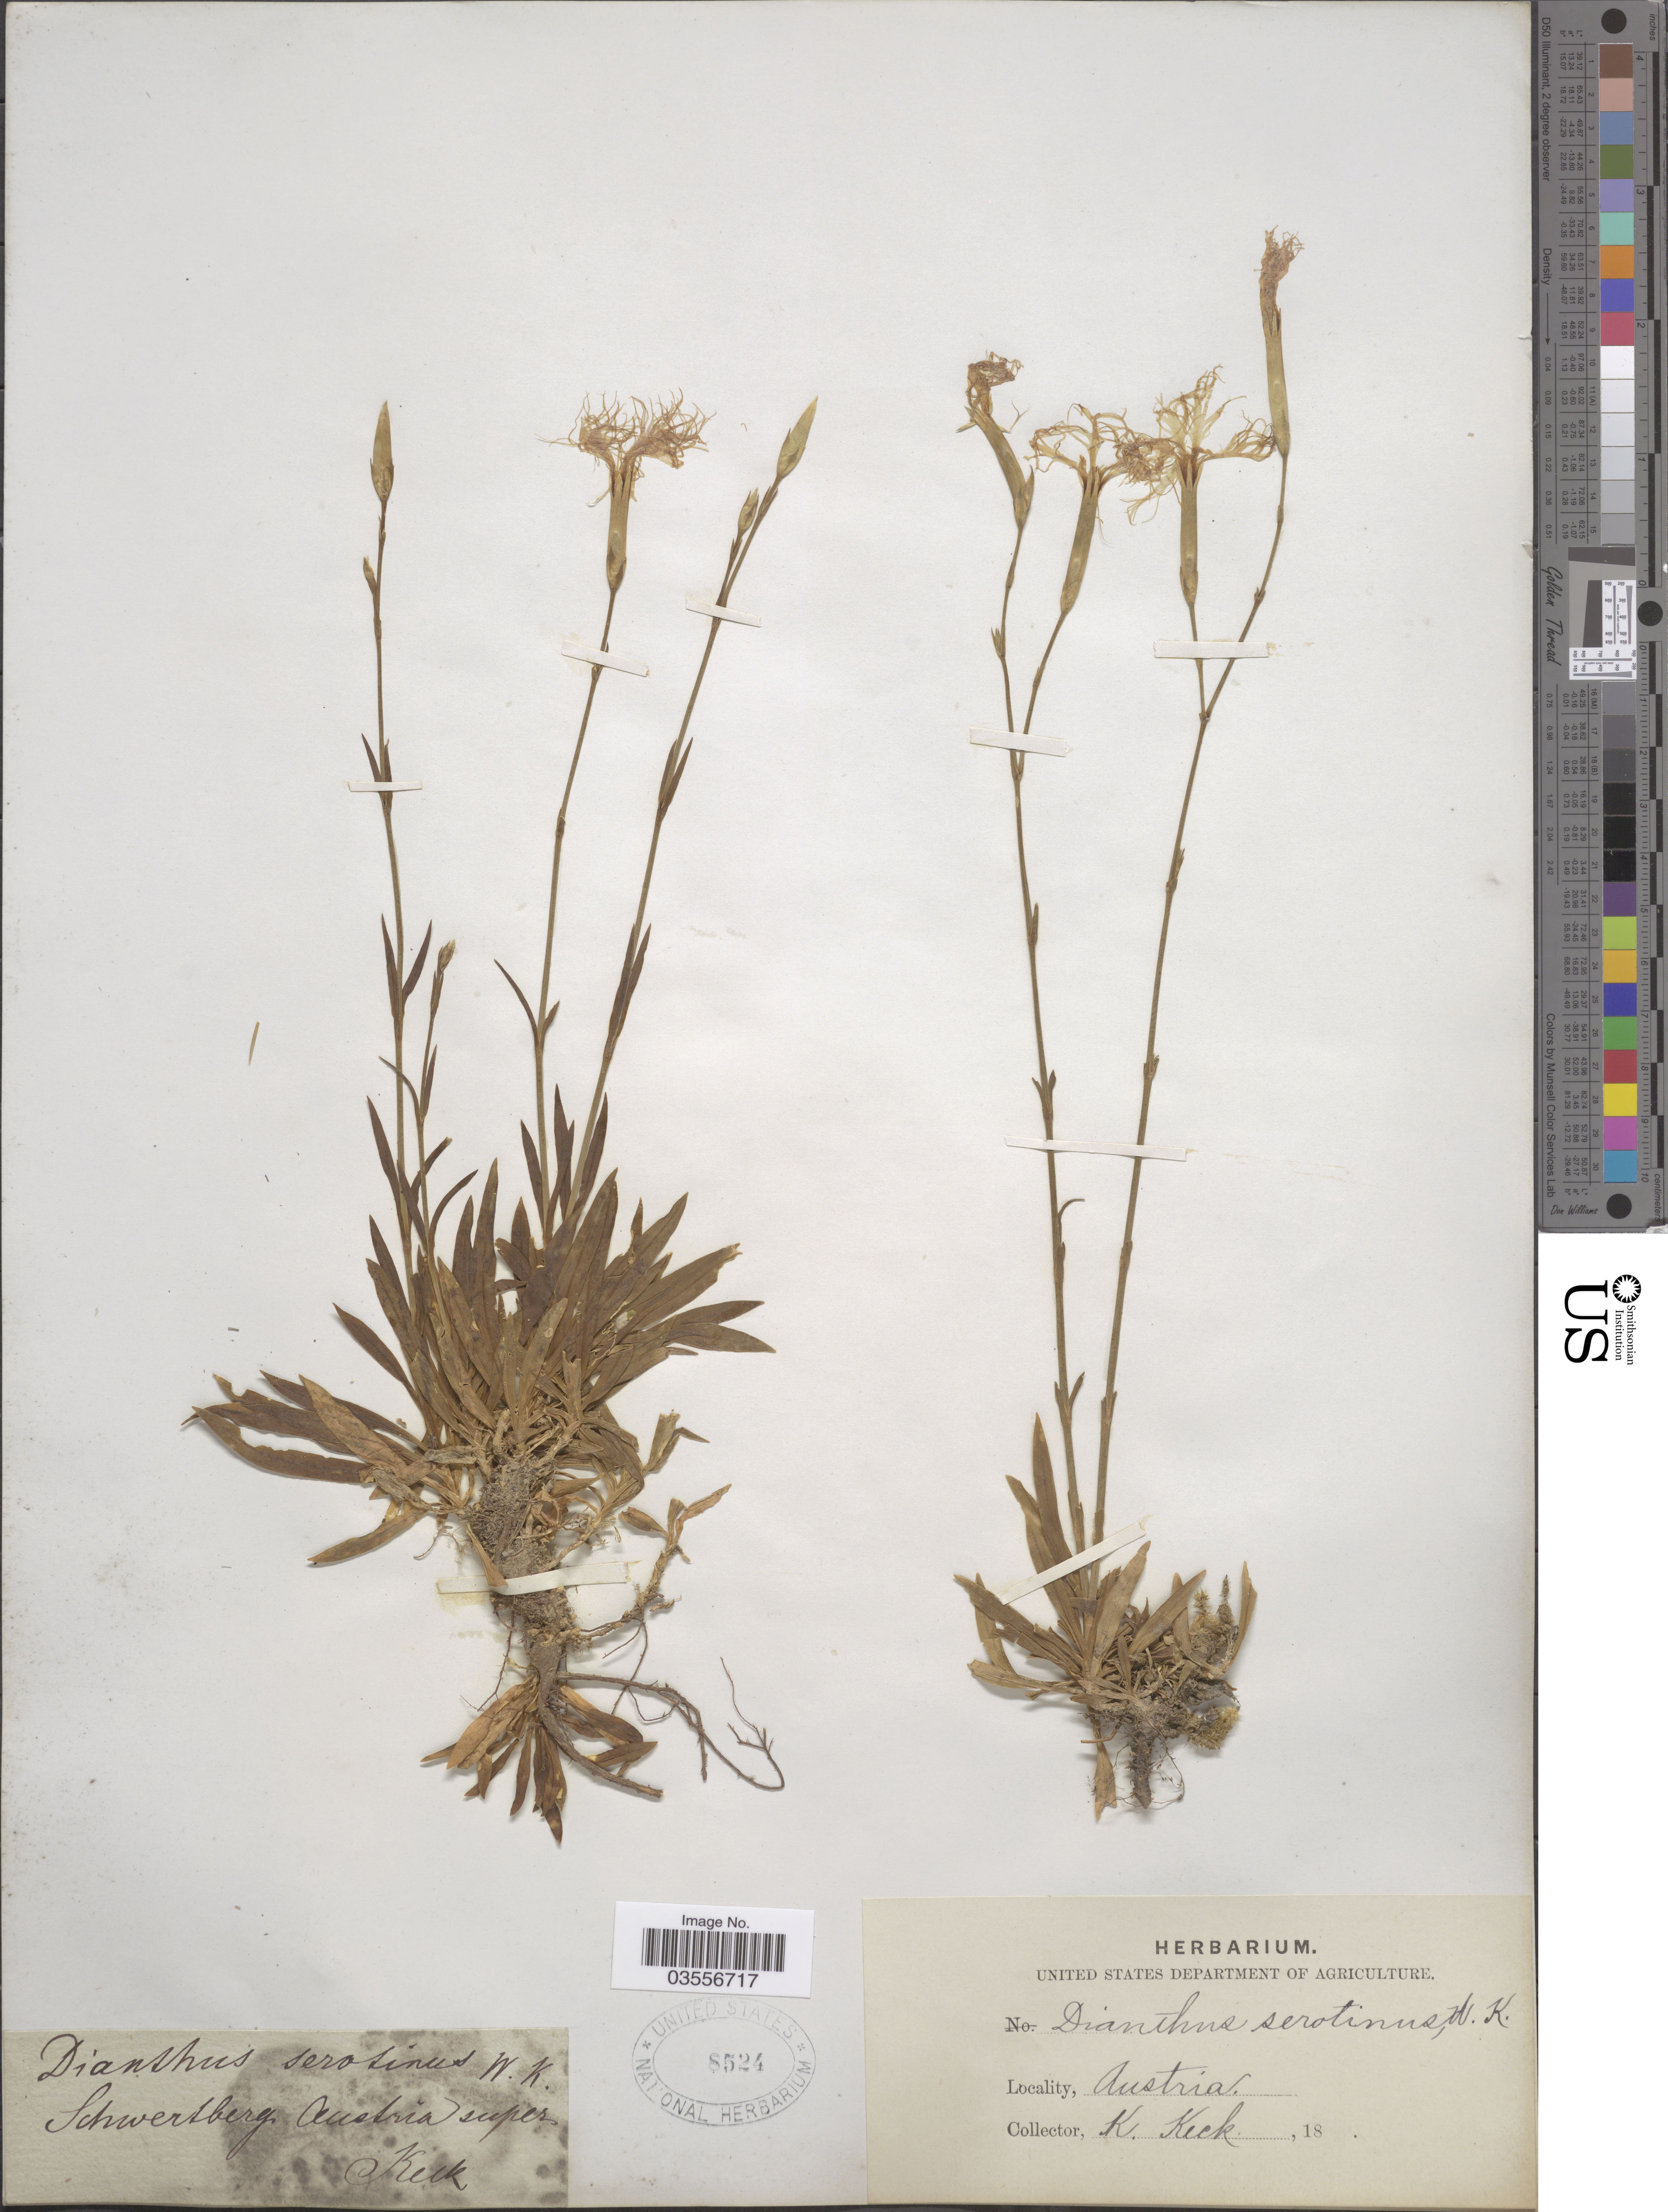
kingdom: Plantae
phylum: Tracheophyta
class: Magnoliopsida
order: Caryophyllales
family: Caryophyllaceae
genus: Dianthus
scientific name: Dianthus serotinus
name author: Waldst. & Kit.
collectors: K. Keck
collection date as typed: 18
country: Austria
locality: Schwertberg. Austria super.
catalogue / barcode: US 8524